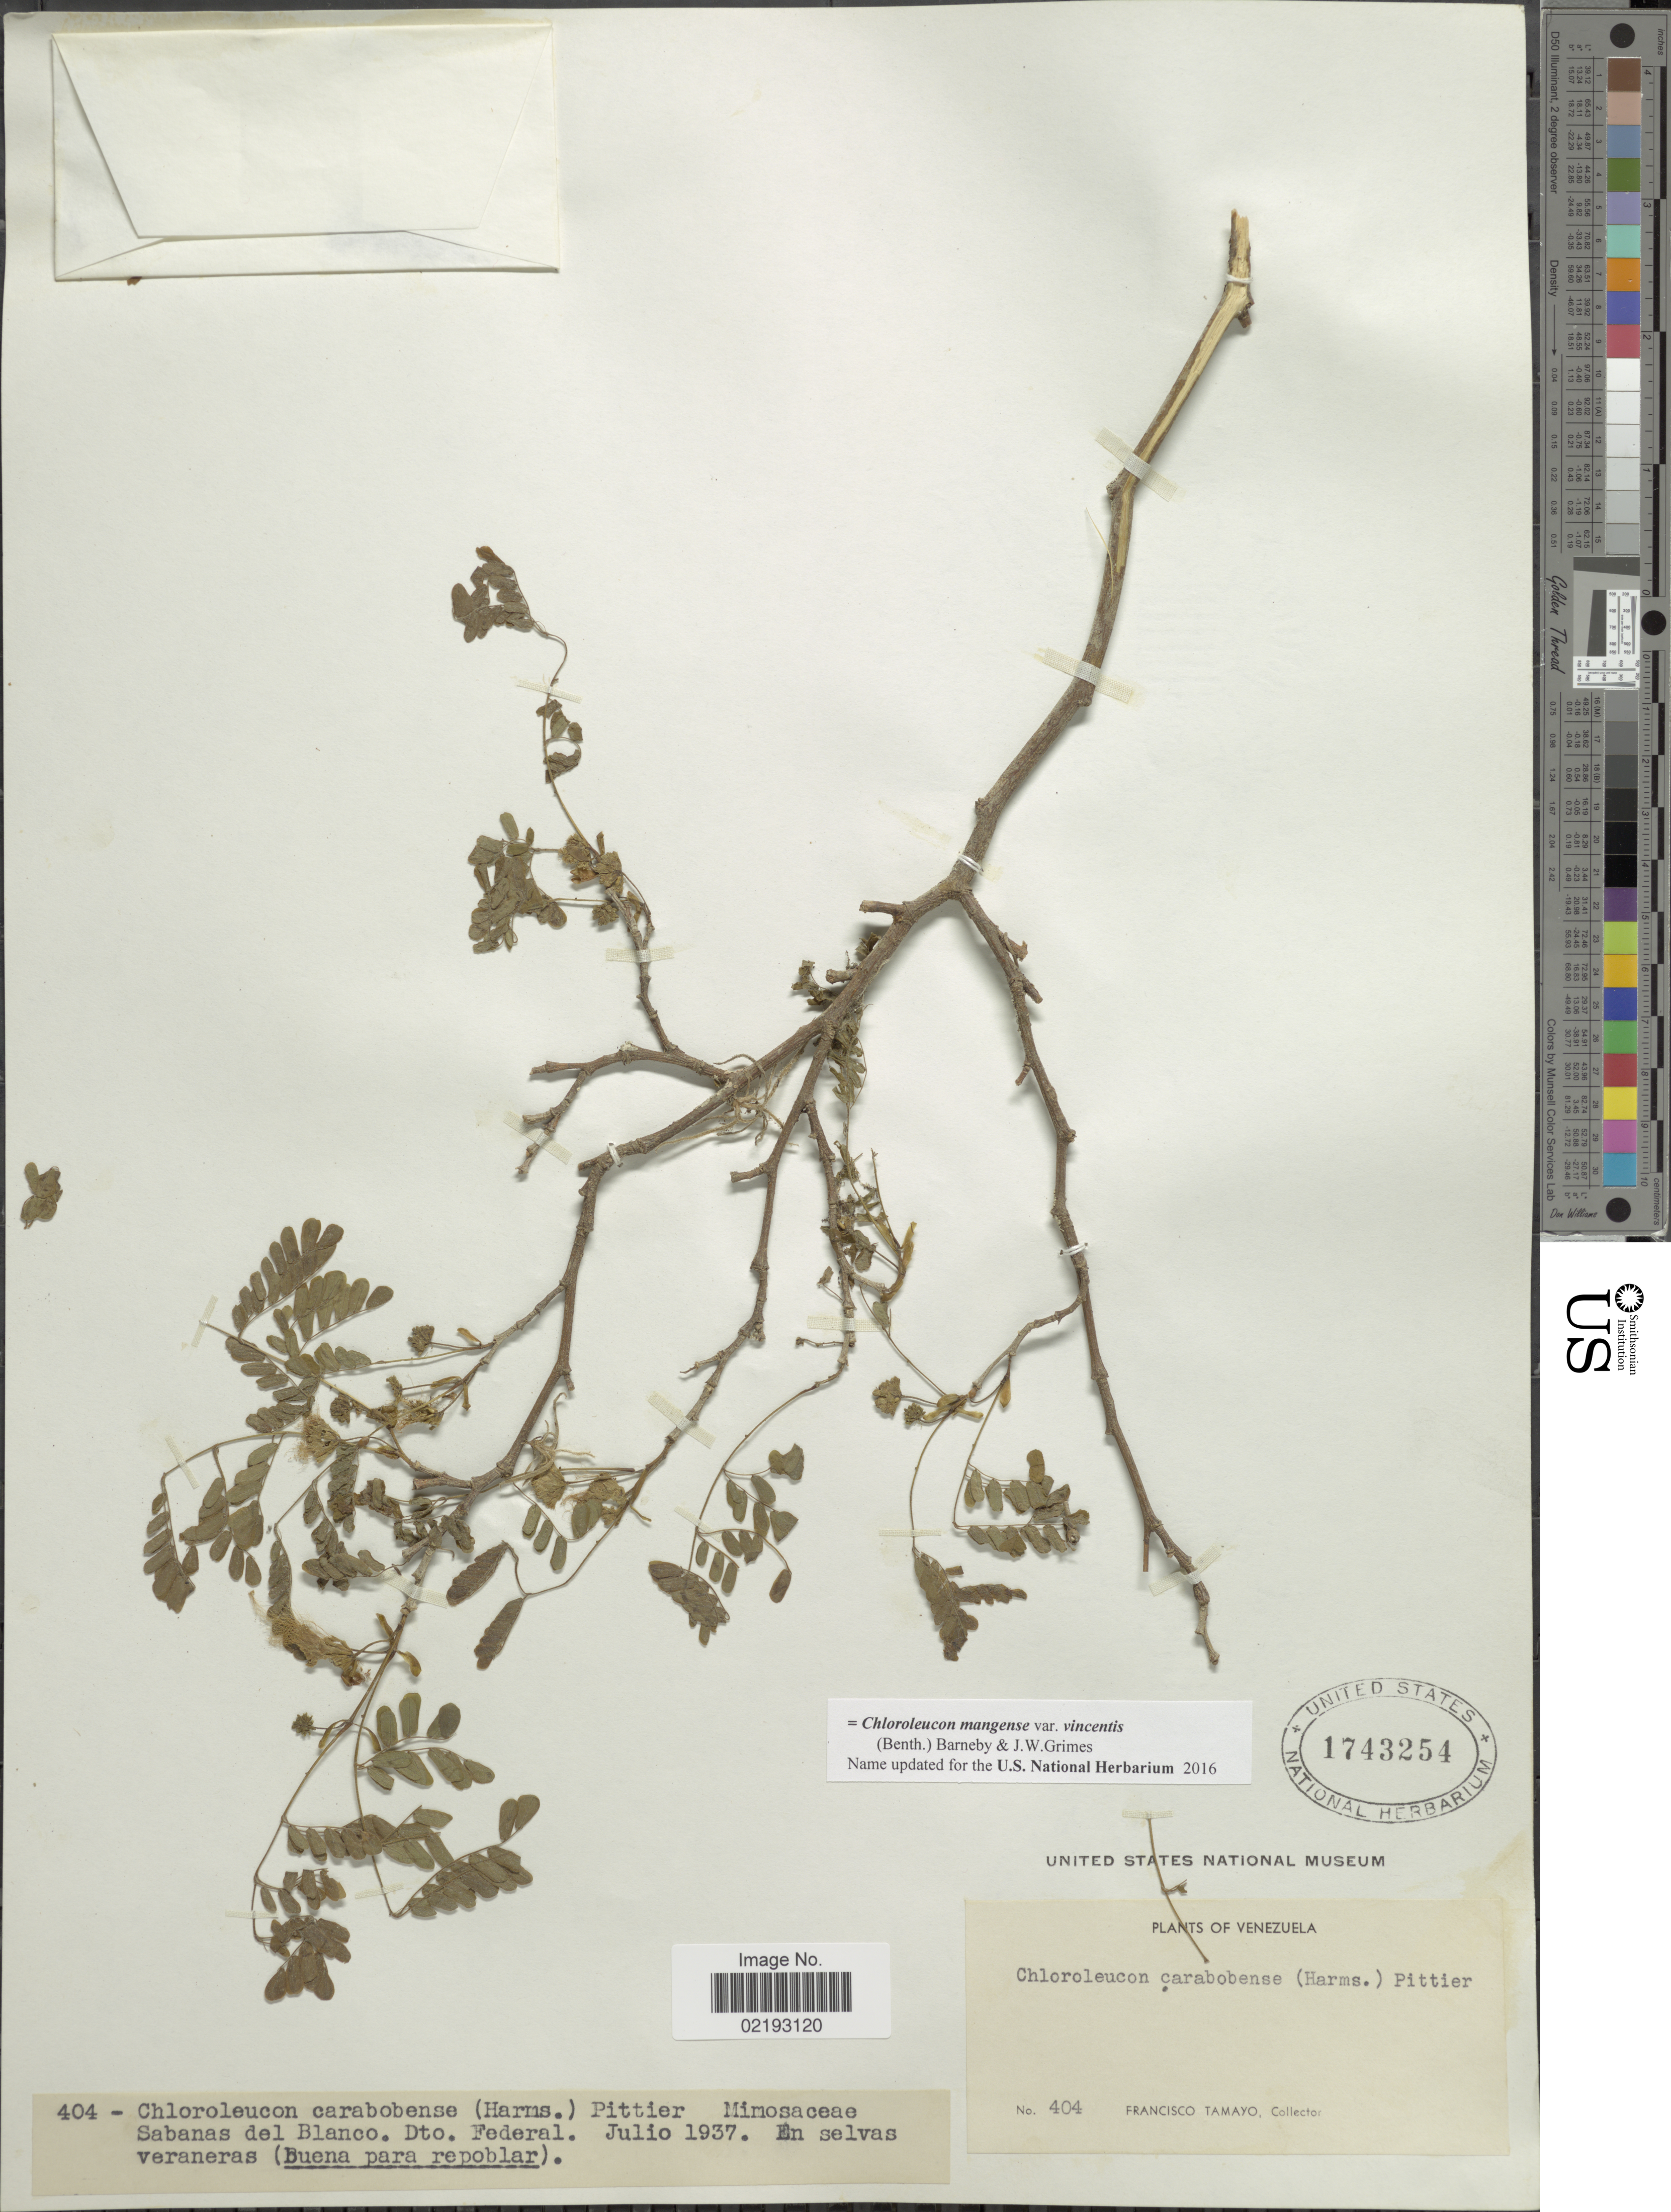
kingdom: Plantae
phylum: Tracheophyta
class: Magnoliopsida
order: Fabales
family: Fabaceae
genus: Chloroleucon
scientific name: Chloroleucon mangense var. vincentis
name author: (Benth.) Barneby & J.W. Grimes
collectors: F. Tamayo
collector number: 404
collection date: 1937-07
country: Venezuela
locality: Sabanas del Blanco, Dto. Federal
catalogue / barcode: US 1743254